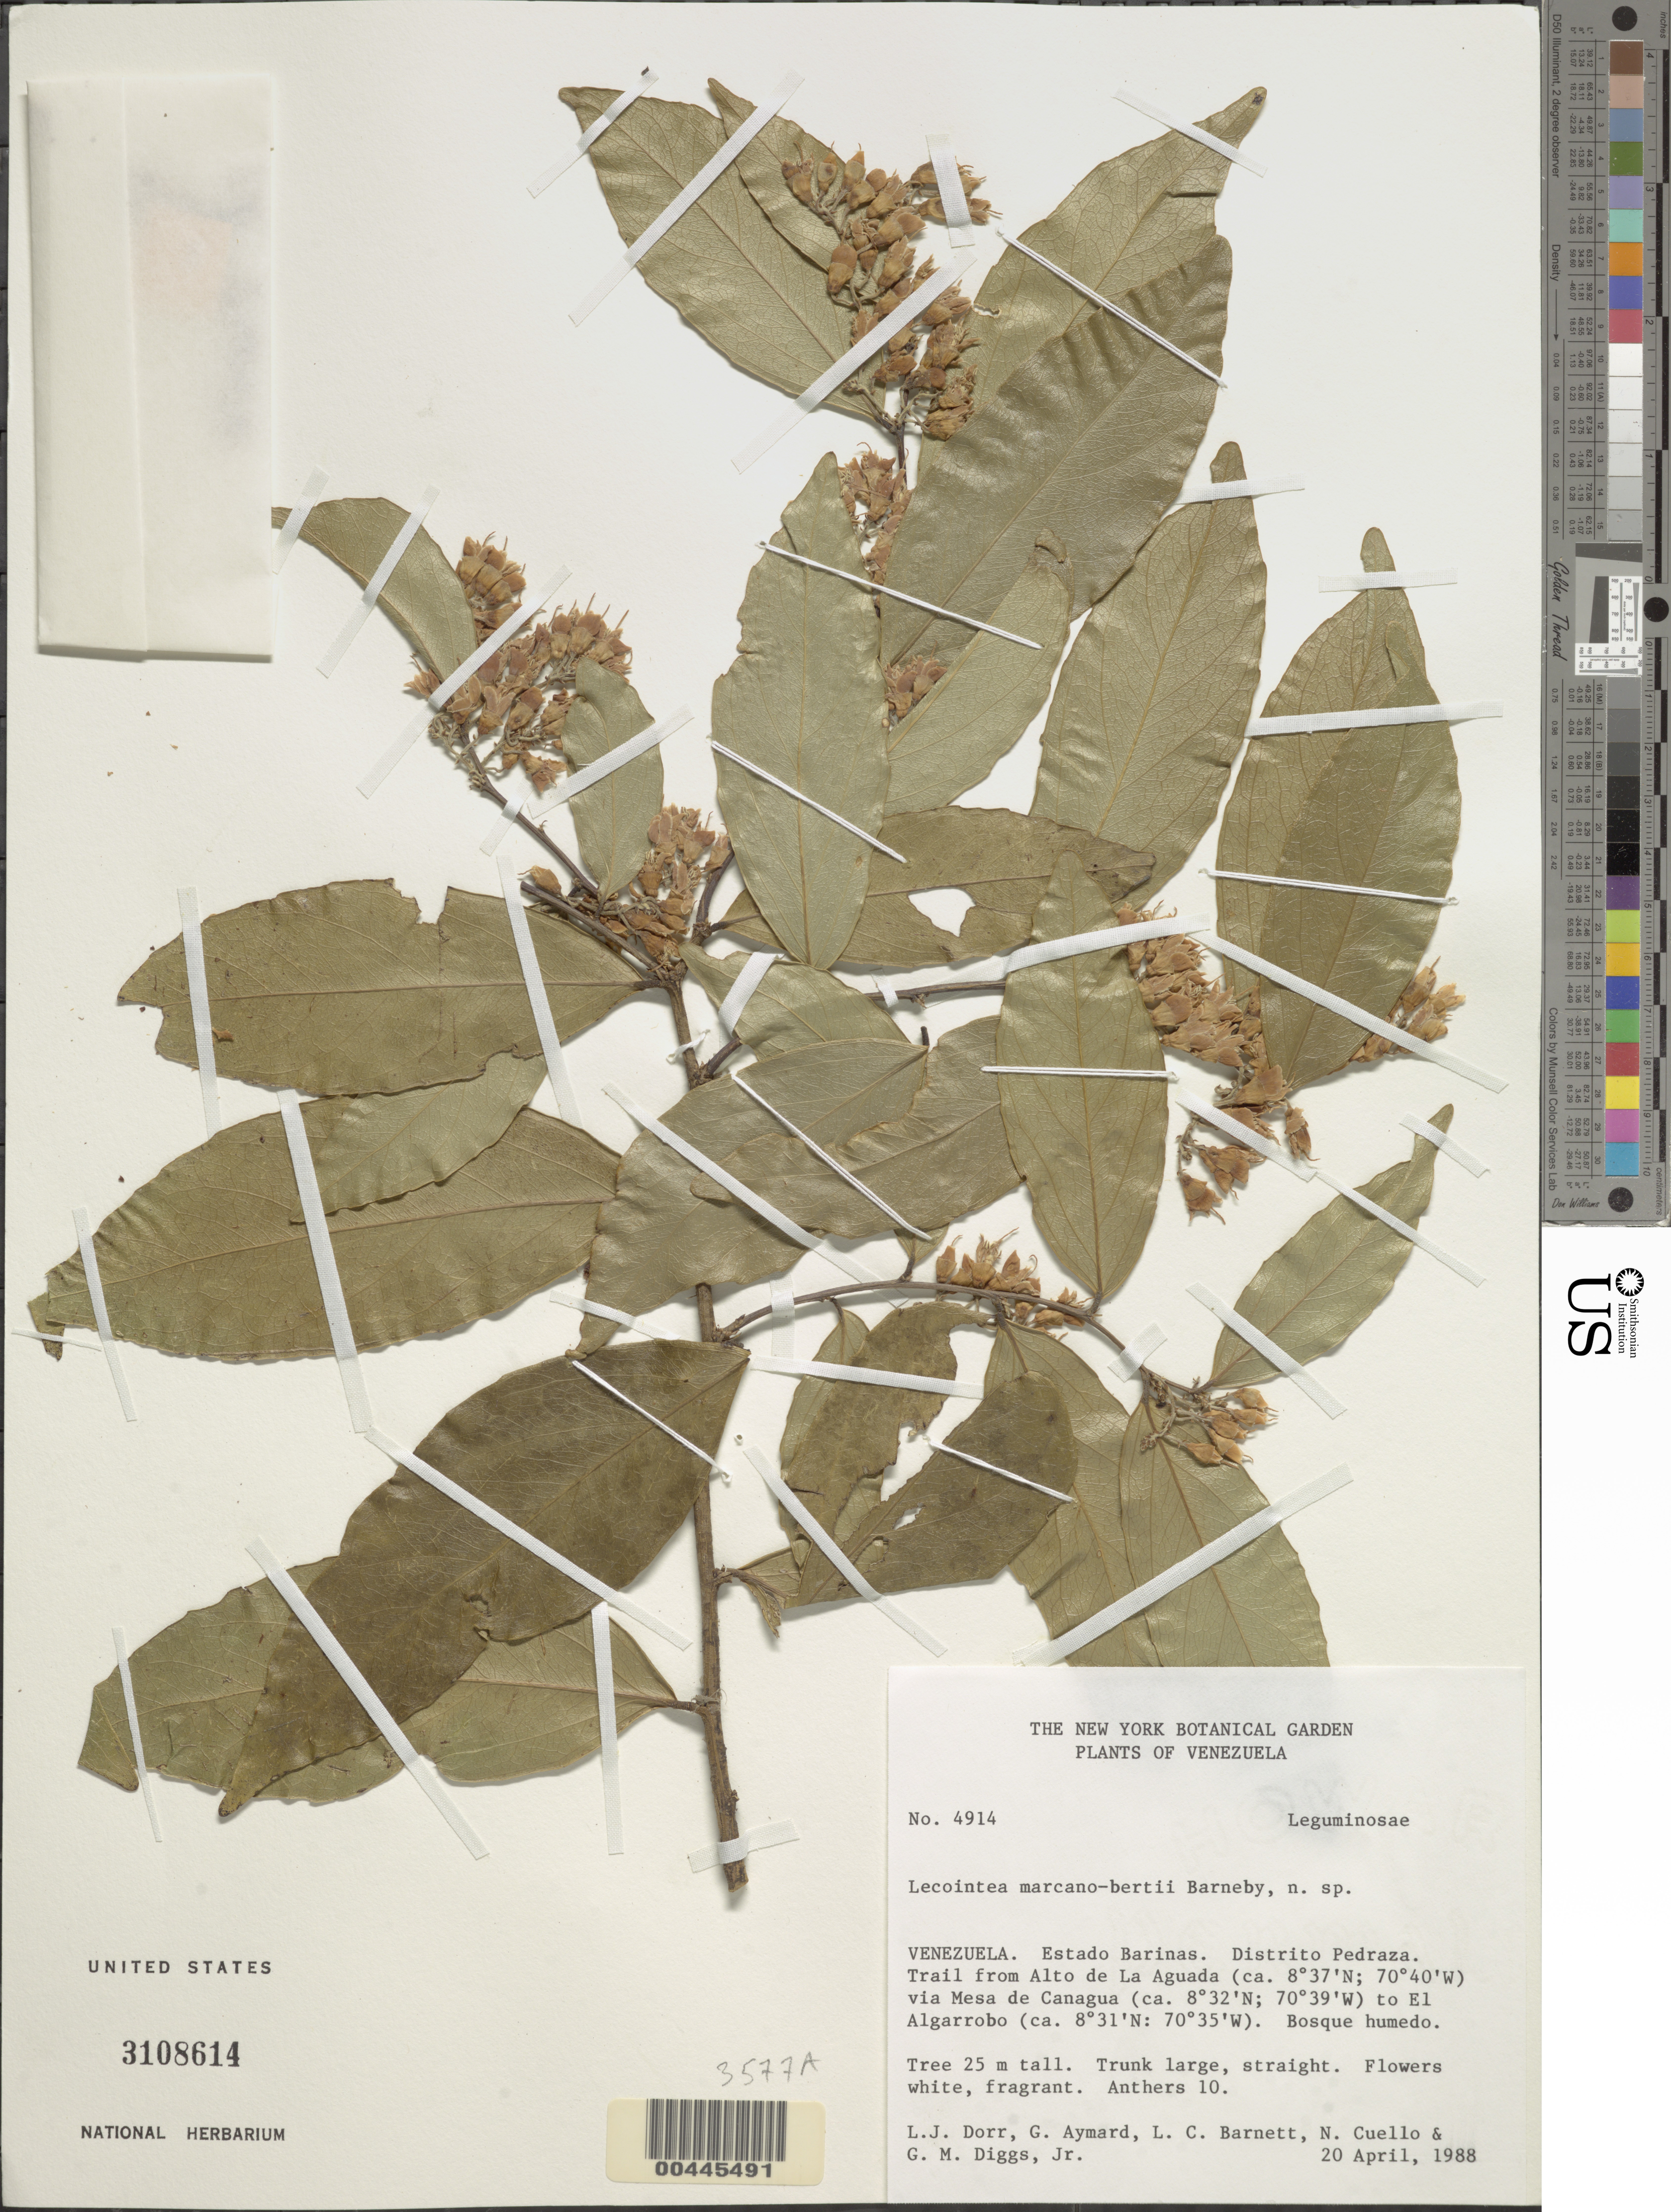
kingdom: Plantae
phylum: Tracheophyta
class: Magnoliopsida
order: Fabales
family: Fabaceae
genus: Lecointea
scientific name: Lecointea marcano-bertii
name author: Barneby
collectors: L. J. Dorr, G. A. Aymard, L. C. Barnett, N. L. Cuello & G. Diggs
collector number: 4914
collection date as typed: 20 Apr 1988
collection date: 1988-04-20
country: Venezuela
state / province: Barinas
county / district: Pedraza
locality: Trail from Alto de la Aguada via Mesa de Canagua to El Algarrobo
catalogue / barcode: US 3108614